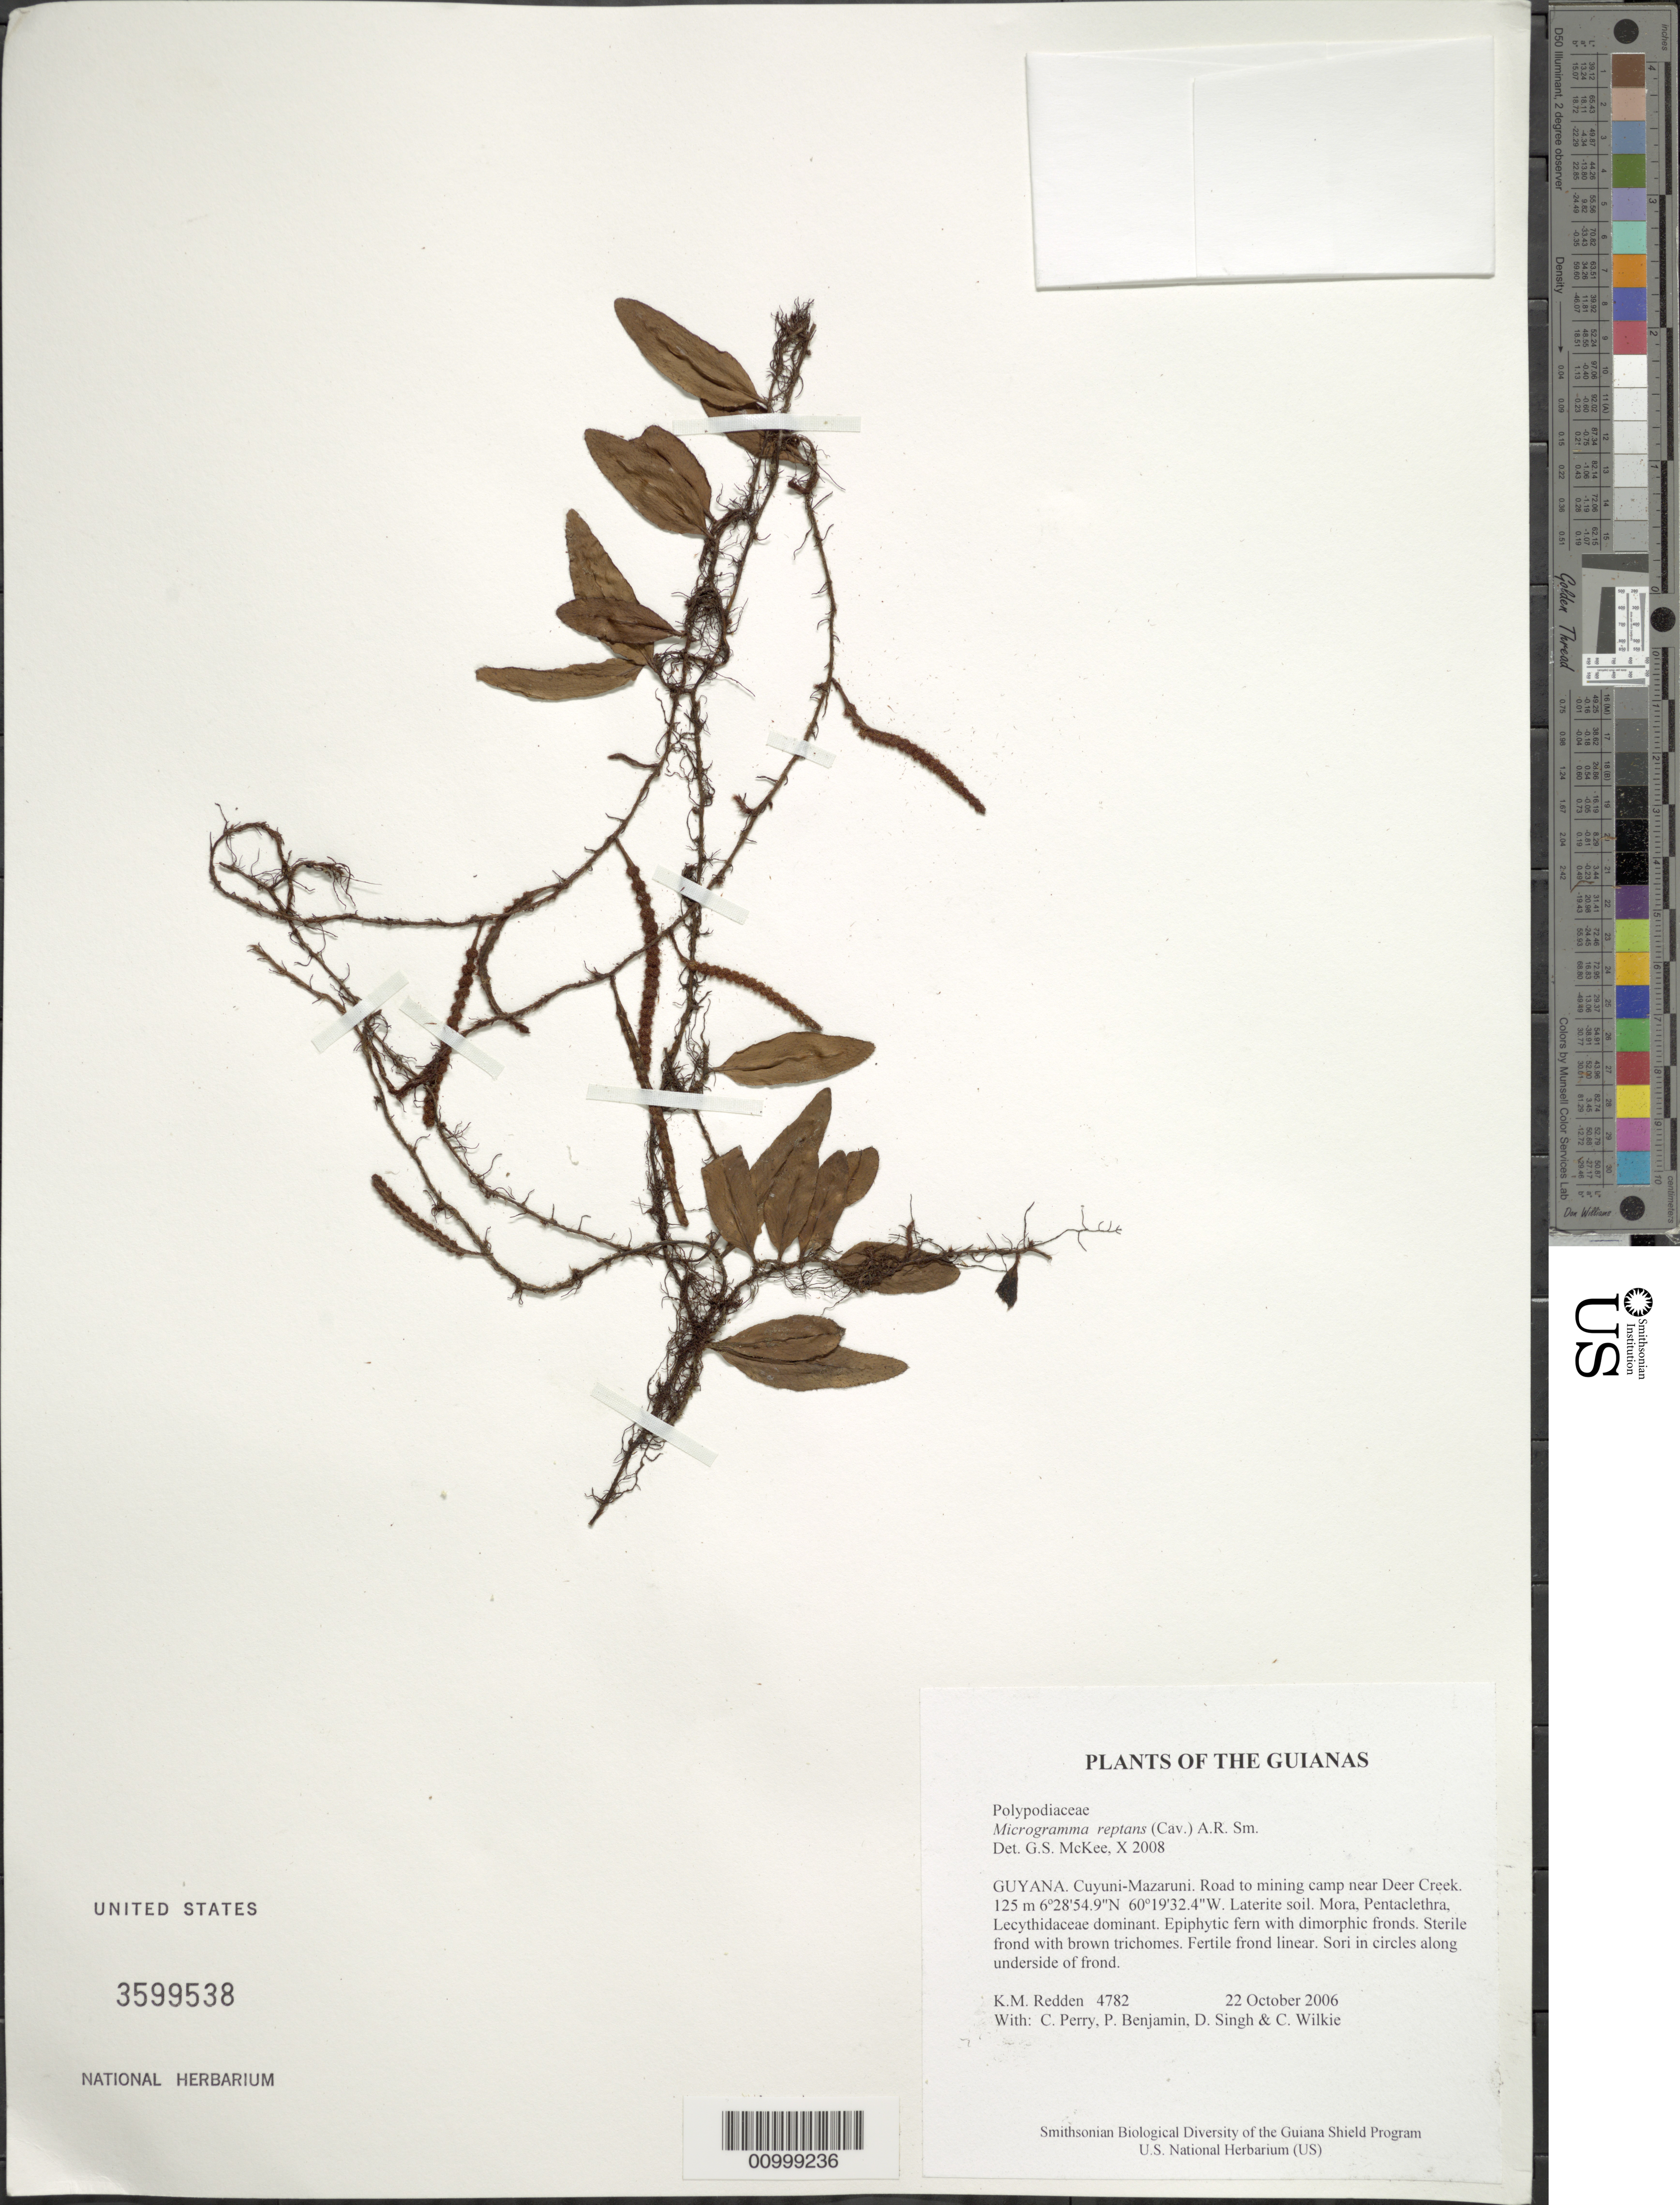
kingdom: Plantae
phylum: Tracheophyta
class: Polypodiopsida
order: Polypodiales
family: Polypodiaceae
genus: Microgramma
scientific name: Microgramma reptans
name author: (Cav.) A.R. Sm.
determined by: McKee, G. S., (US), NMNH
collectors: K. M. Redden, C. Perry, P. Benjamin, D. Singh & C. Wilkie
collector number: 4782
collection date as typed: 22 October 2006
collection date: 2006-10-22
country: Guyana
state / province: Cuyuni-Mazaruni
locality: Road to mining camp near Deer Creek.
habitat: Laterite soil. Mora, Pentaclethra, Lecythidaceae dominant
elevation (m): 125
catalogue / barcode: US 3599538